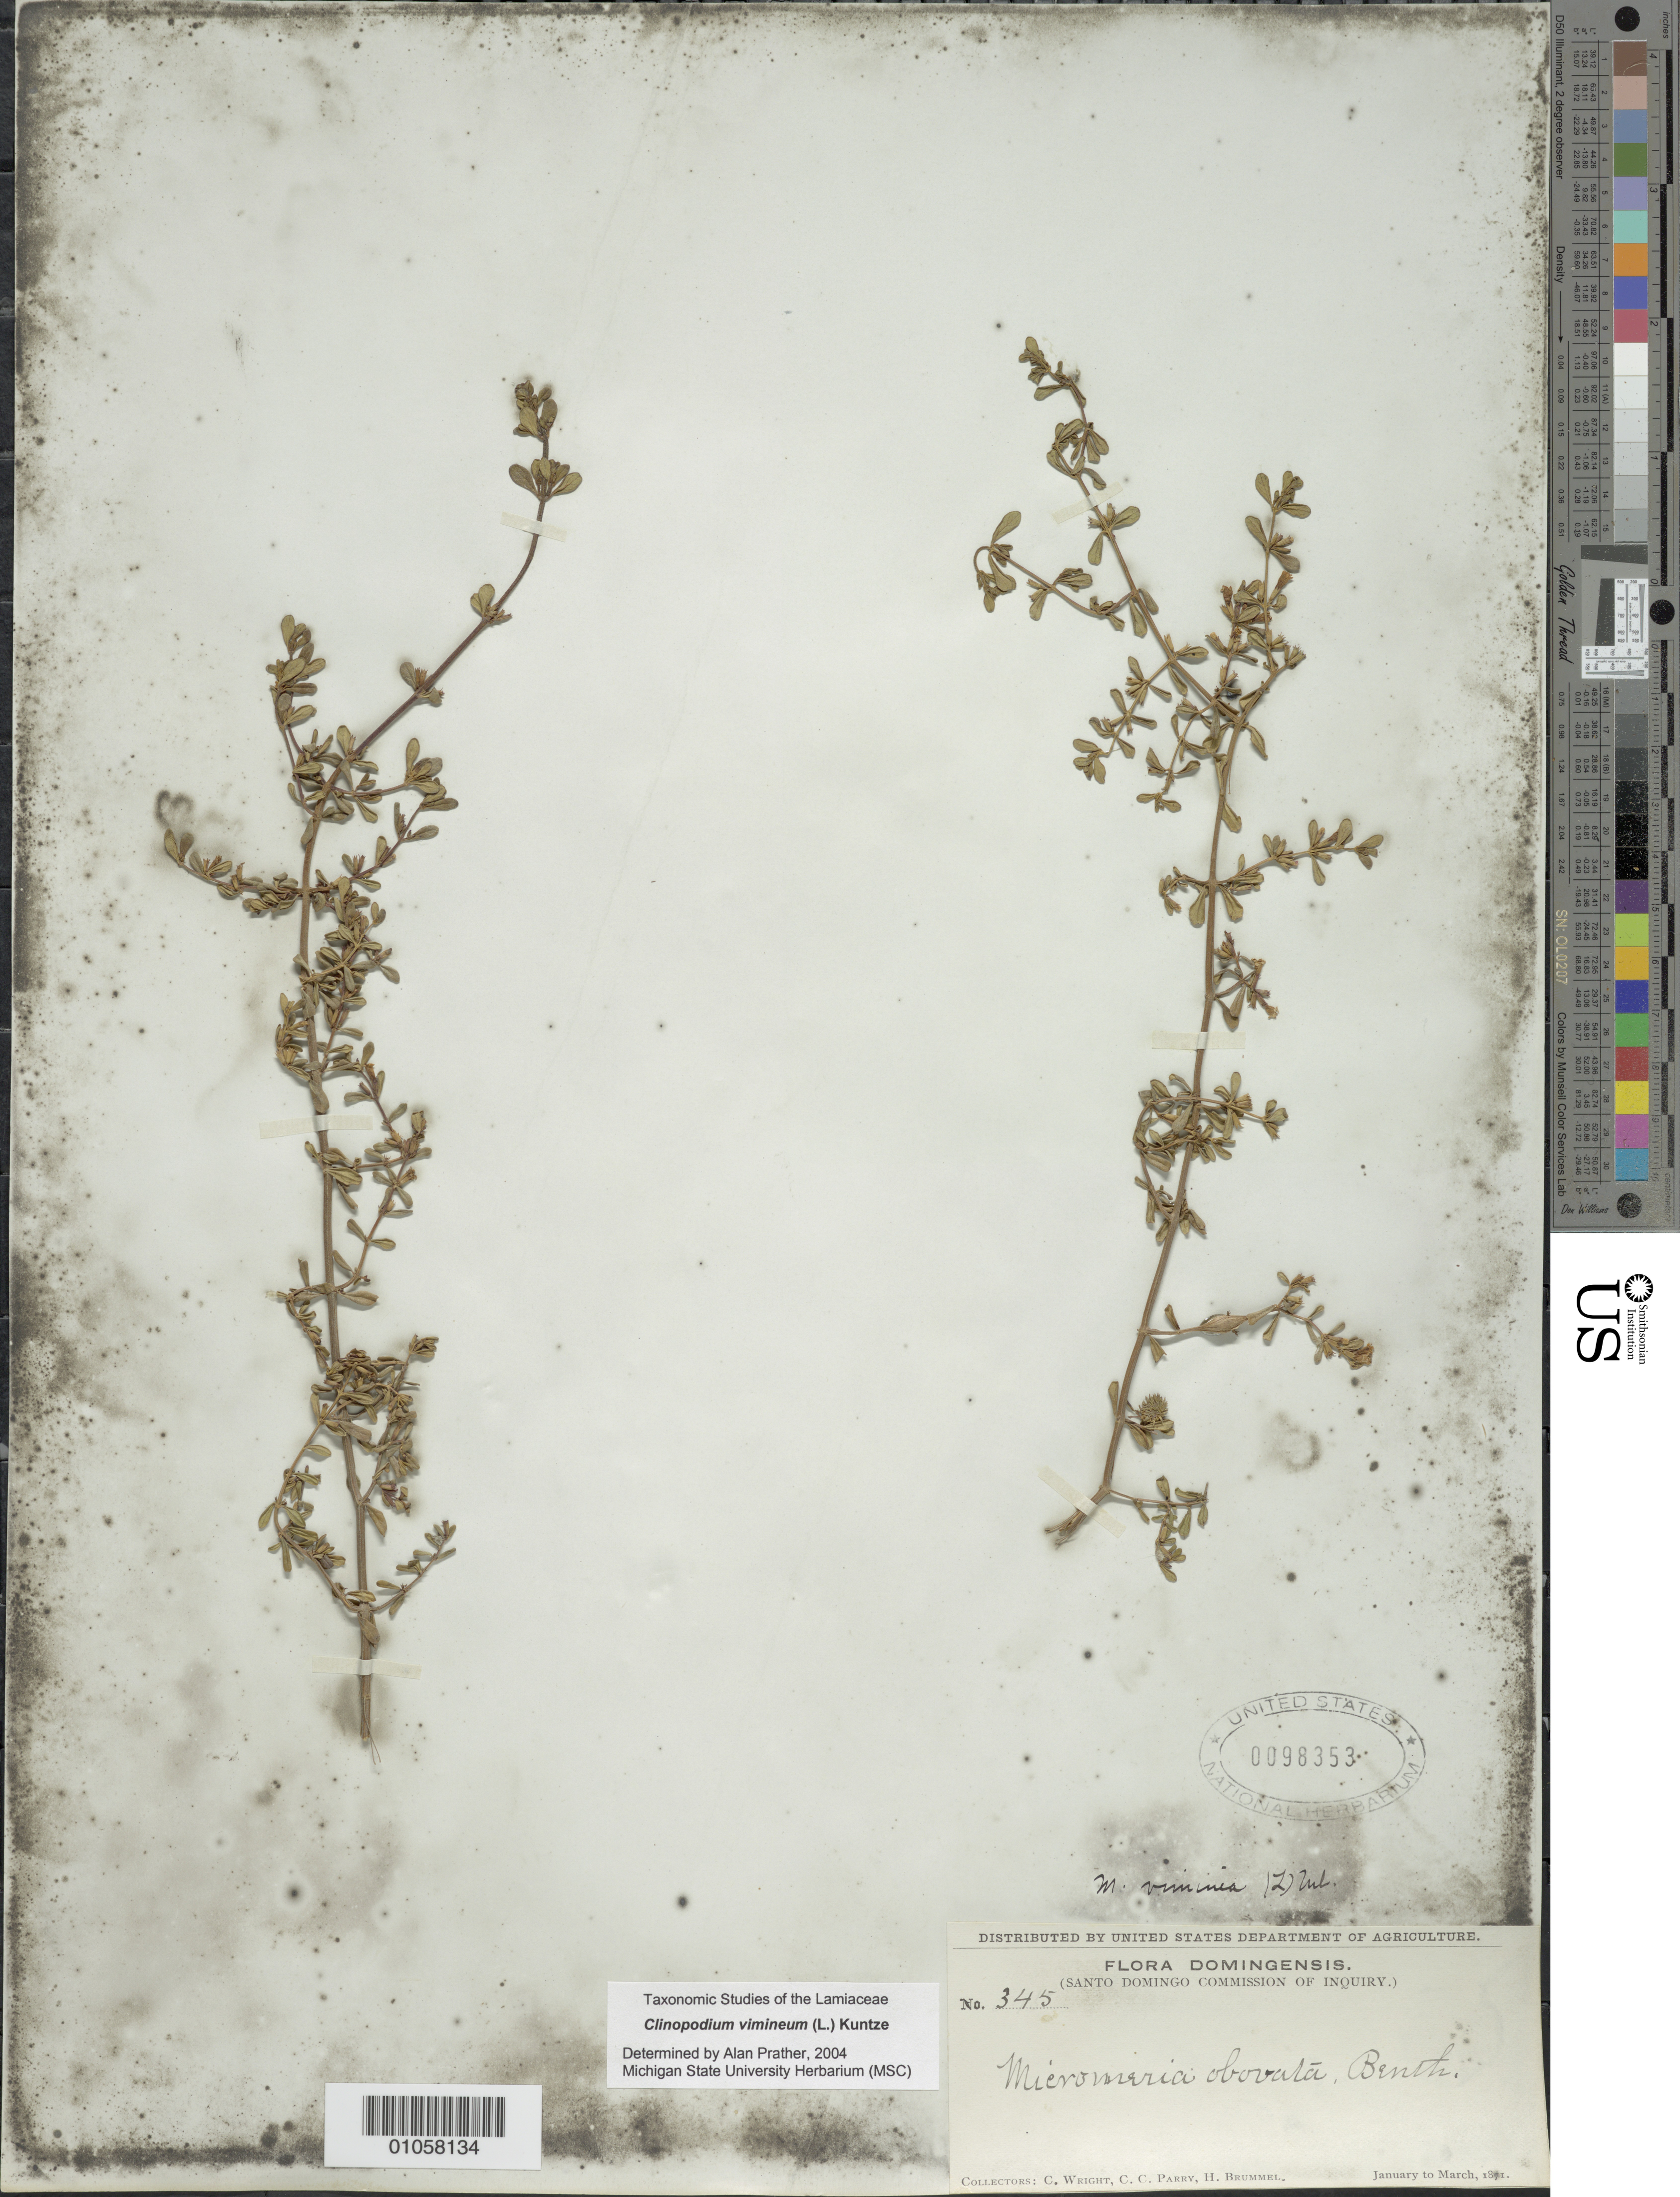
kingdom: Plantae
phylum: Tracheophyta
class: Magnoliopsida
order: Lamiales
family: Lamiaceae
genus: Clinopodium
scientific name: Clinopodium vimineum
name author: (L.) Kuntze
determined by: Prather, L. A.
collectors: C. Wright, C. C. Perry & H. Brummel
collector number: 345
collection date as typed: Jan 1871 to -- Mar 1871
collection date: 1871-01/1871-03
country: Dominican Republic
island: Hispaniola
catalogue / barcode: US 98353